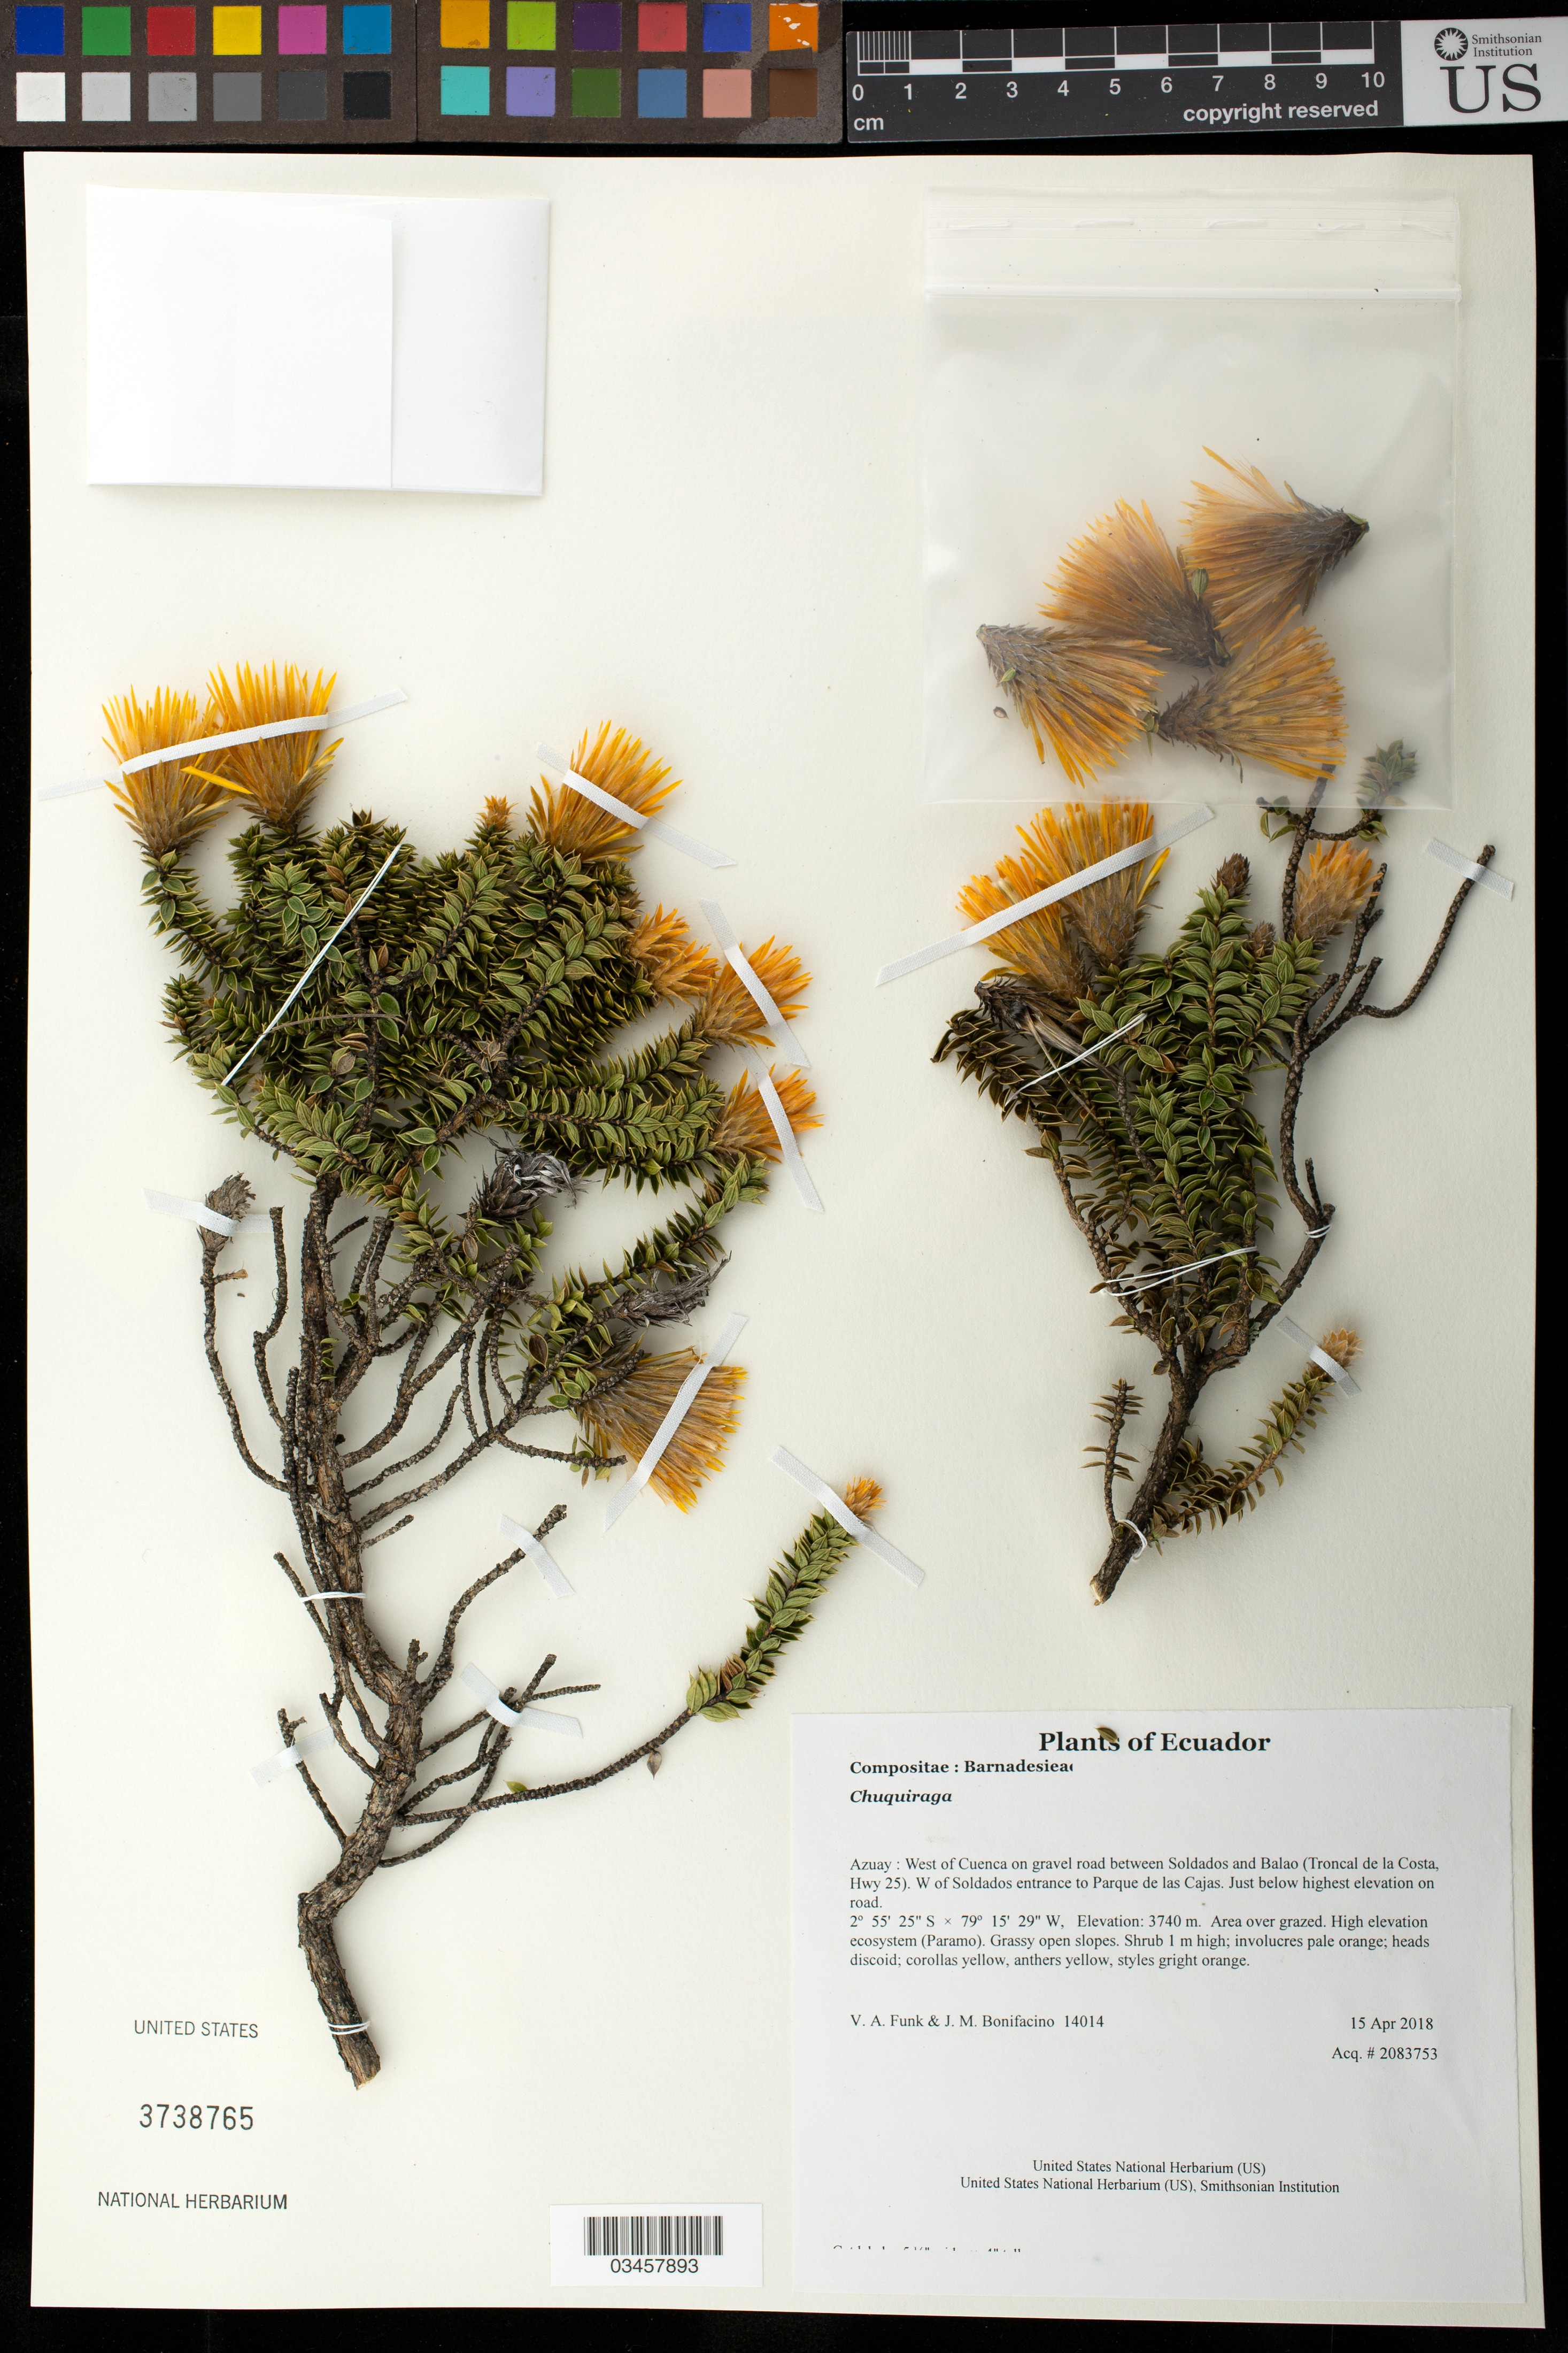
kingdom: Plantae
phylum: Tracheophyta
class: Magnoliopsida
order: Asterales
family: Asteraceae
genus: Chuquiraga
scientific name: Chuquiraga sp.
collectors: V. Funk & M. Bonifacino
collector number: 14014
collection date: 2018-04-15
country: Ecuador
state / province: Azuay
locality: West of Cuenca on gravel road between Soldados and Balao (Troncal de la Costa, Hwy 25). W of Soldados entrance to Parque de las Cajas. Just below highest elevation on road.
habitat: Area over grazed. High elevation ecosystem (Paramo). Grassy open slopes.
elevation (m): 3740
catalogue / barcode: US 3738765